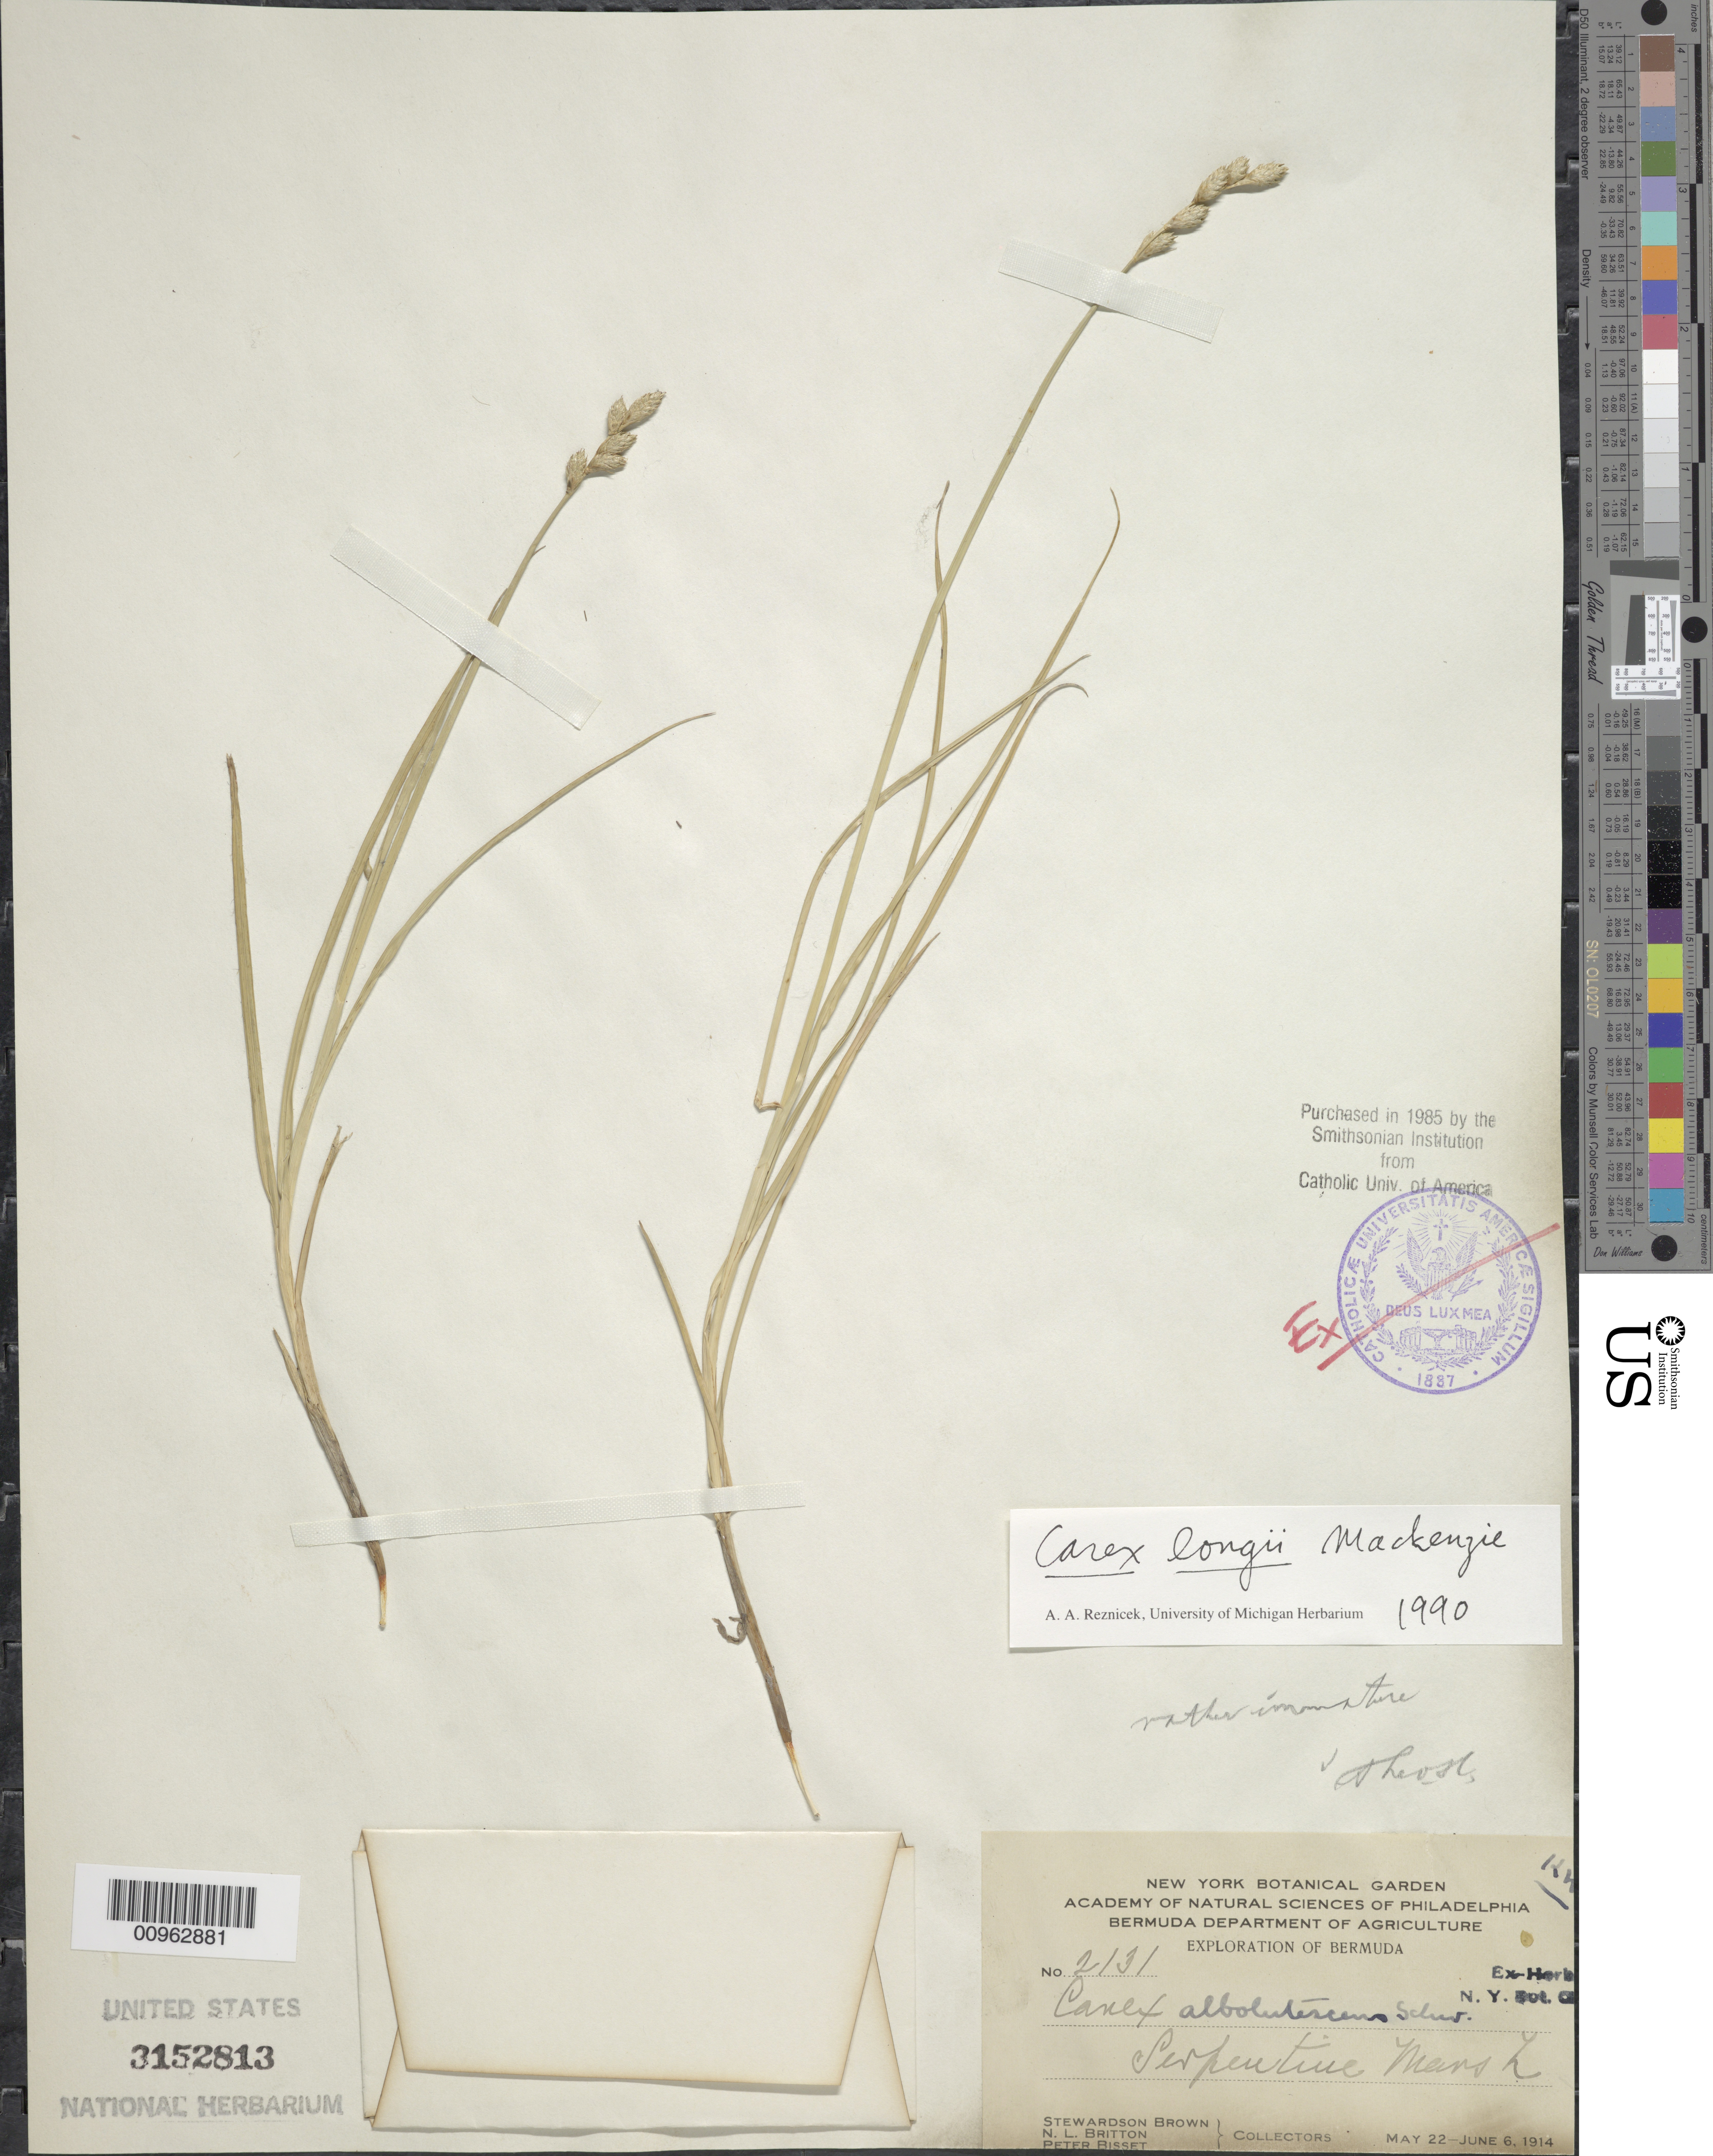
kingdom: Plantae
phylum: Tracheophyta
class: Liliopsida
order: Poales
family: Cyperaceae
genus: Carex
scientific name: Carex longii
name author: Mack.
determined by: Reznicek, A. A.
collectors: S. Brown, N. Britton & P. Bisset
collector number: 2131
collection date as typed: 22 May 1914 to 06 Jun 1914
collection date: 1914-05-22/1914-06-06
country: Bermuda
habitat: Serpentine marsh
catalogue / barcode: US 3152813